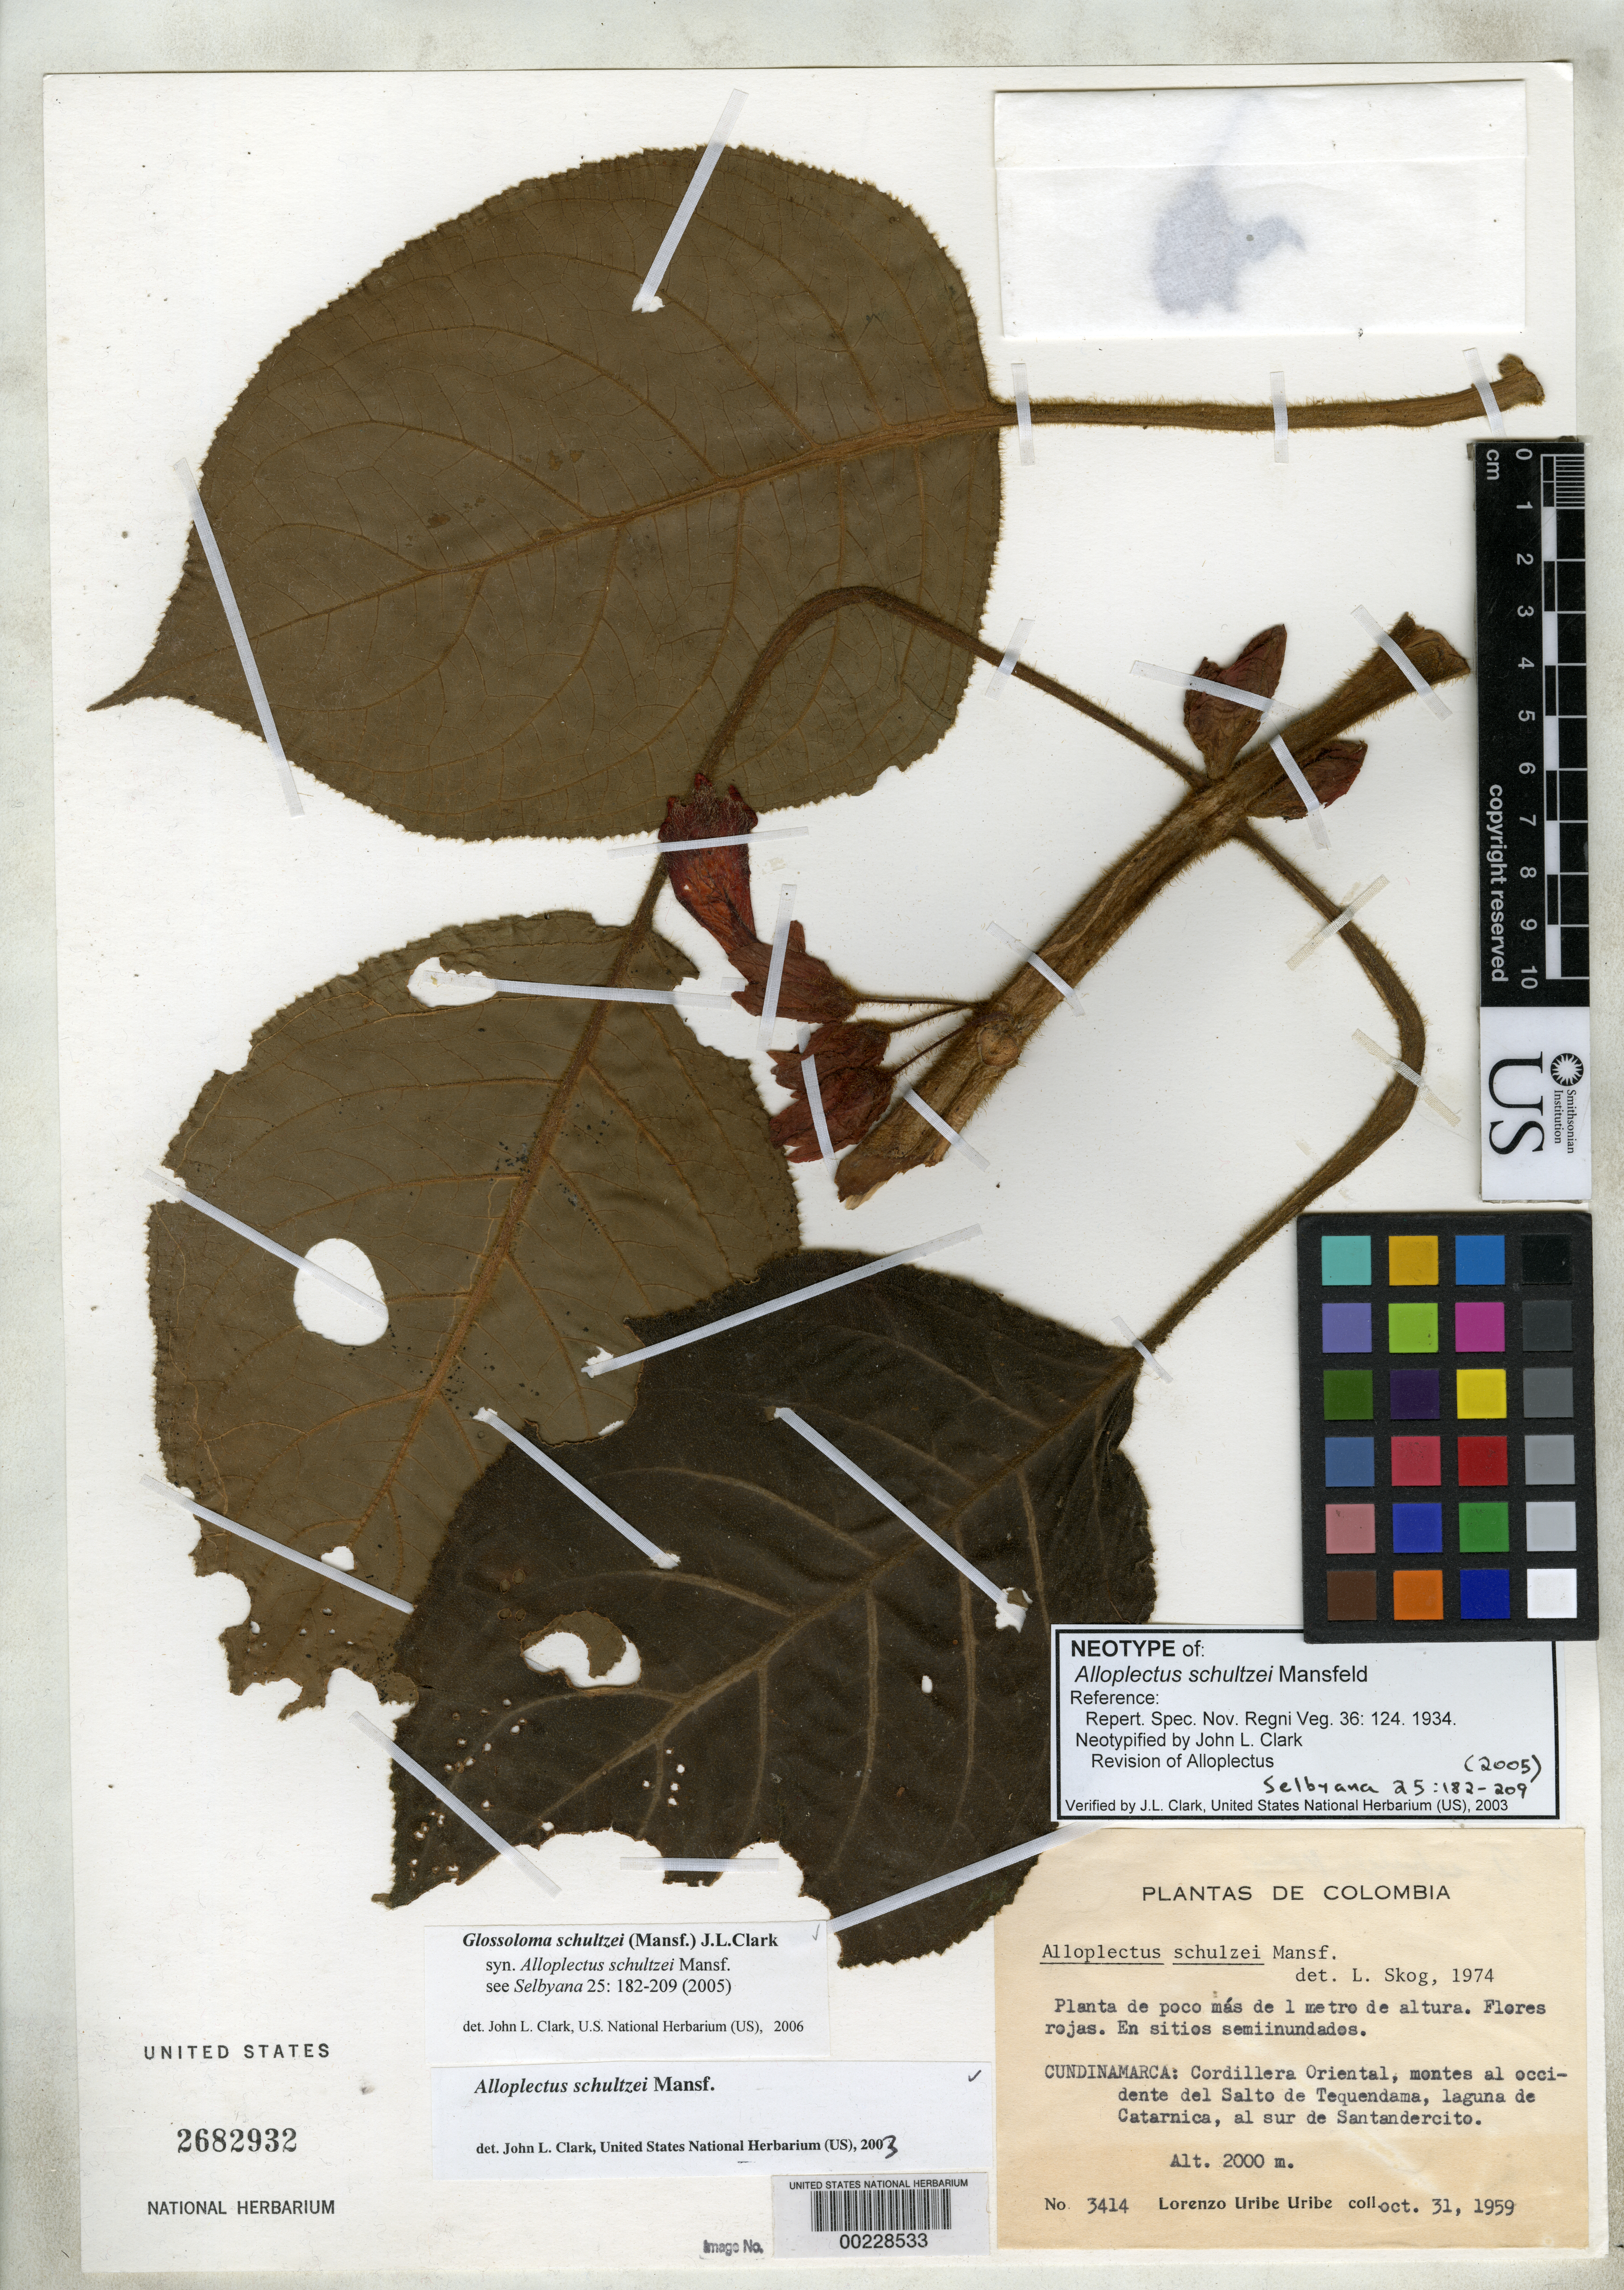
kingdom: Plantae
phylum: Tracheophyta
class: Magnoliopsida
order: Lamiales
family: Gesneriaceae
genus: Alloplectus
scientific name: Alloplectus schultzei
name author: Mansf.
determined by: Clark, J. L., (SEL), The Marie Selby Botanical Garden (UNITED STATES)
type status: Neotype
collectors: L. Uribe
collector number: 3414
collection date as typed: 31 Oct 1959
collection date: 1959-10-31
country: Colombia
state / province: Cundinamarca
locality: Cundinamarca: Cordillera Oriental, montes al occidente del Salto de Tequendama, laguna de Catarnica, al sur de Santandercito.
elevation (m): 2000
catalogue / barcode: US 2682932